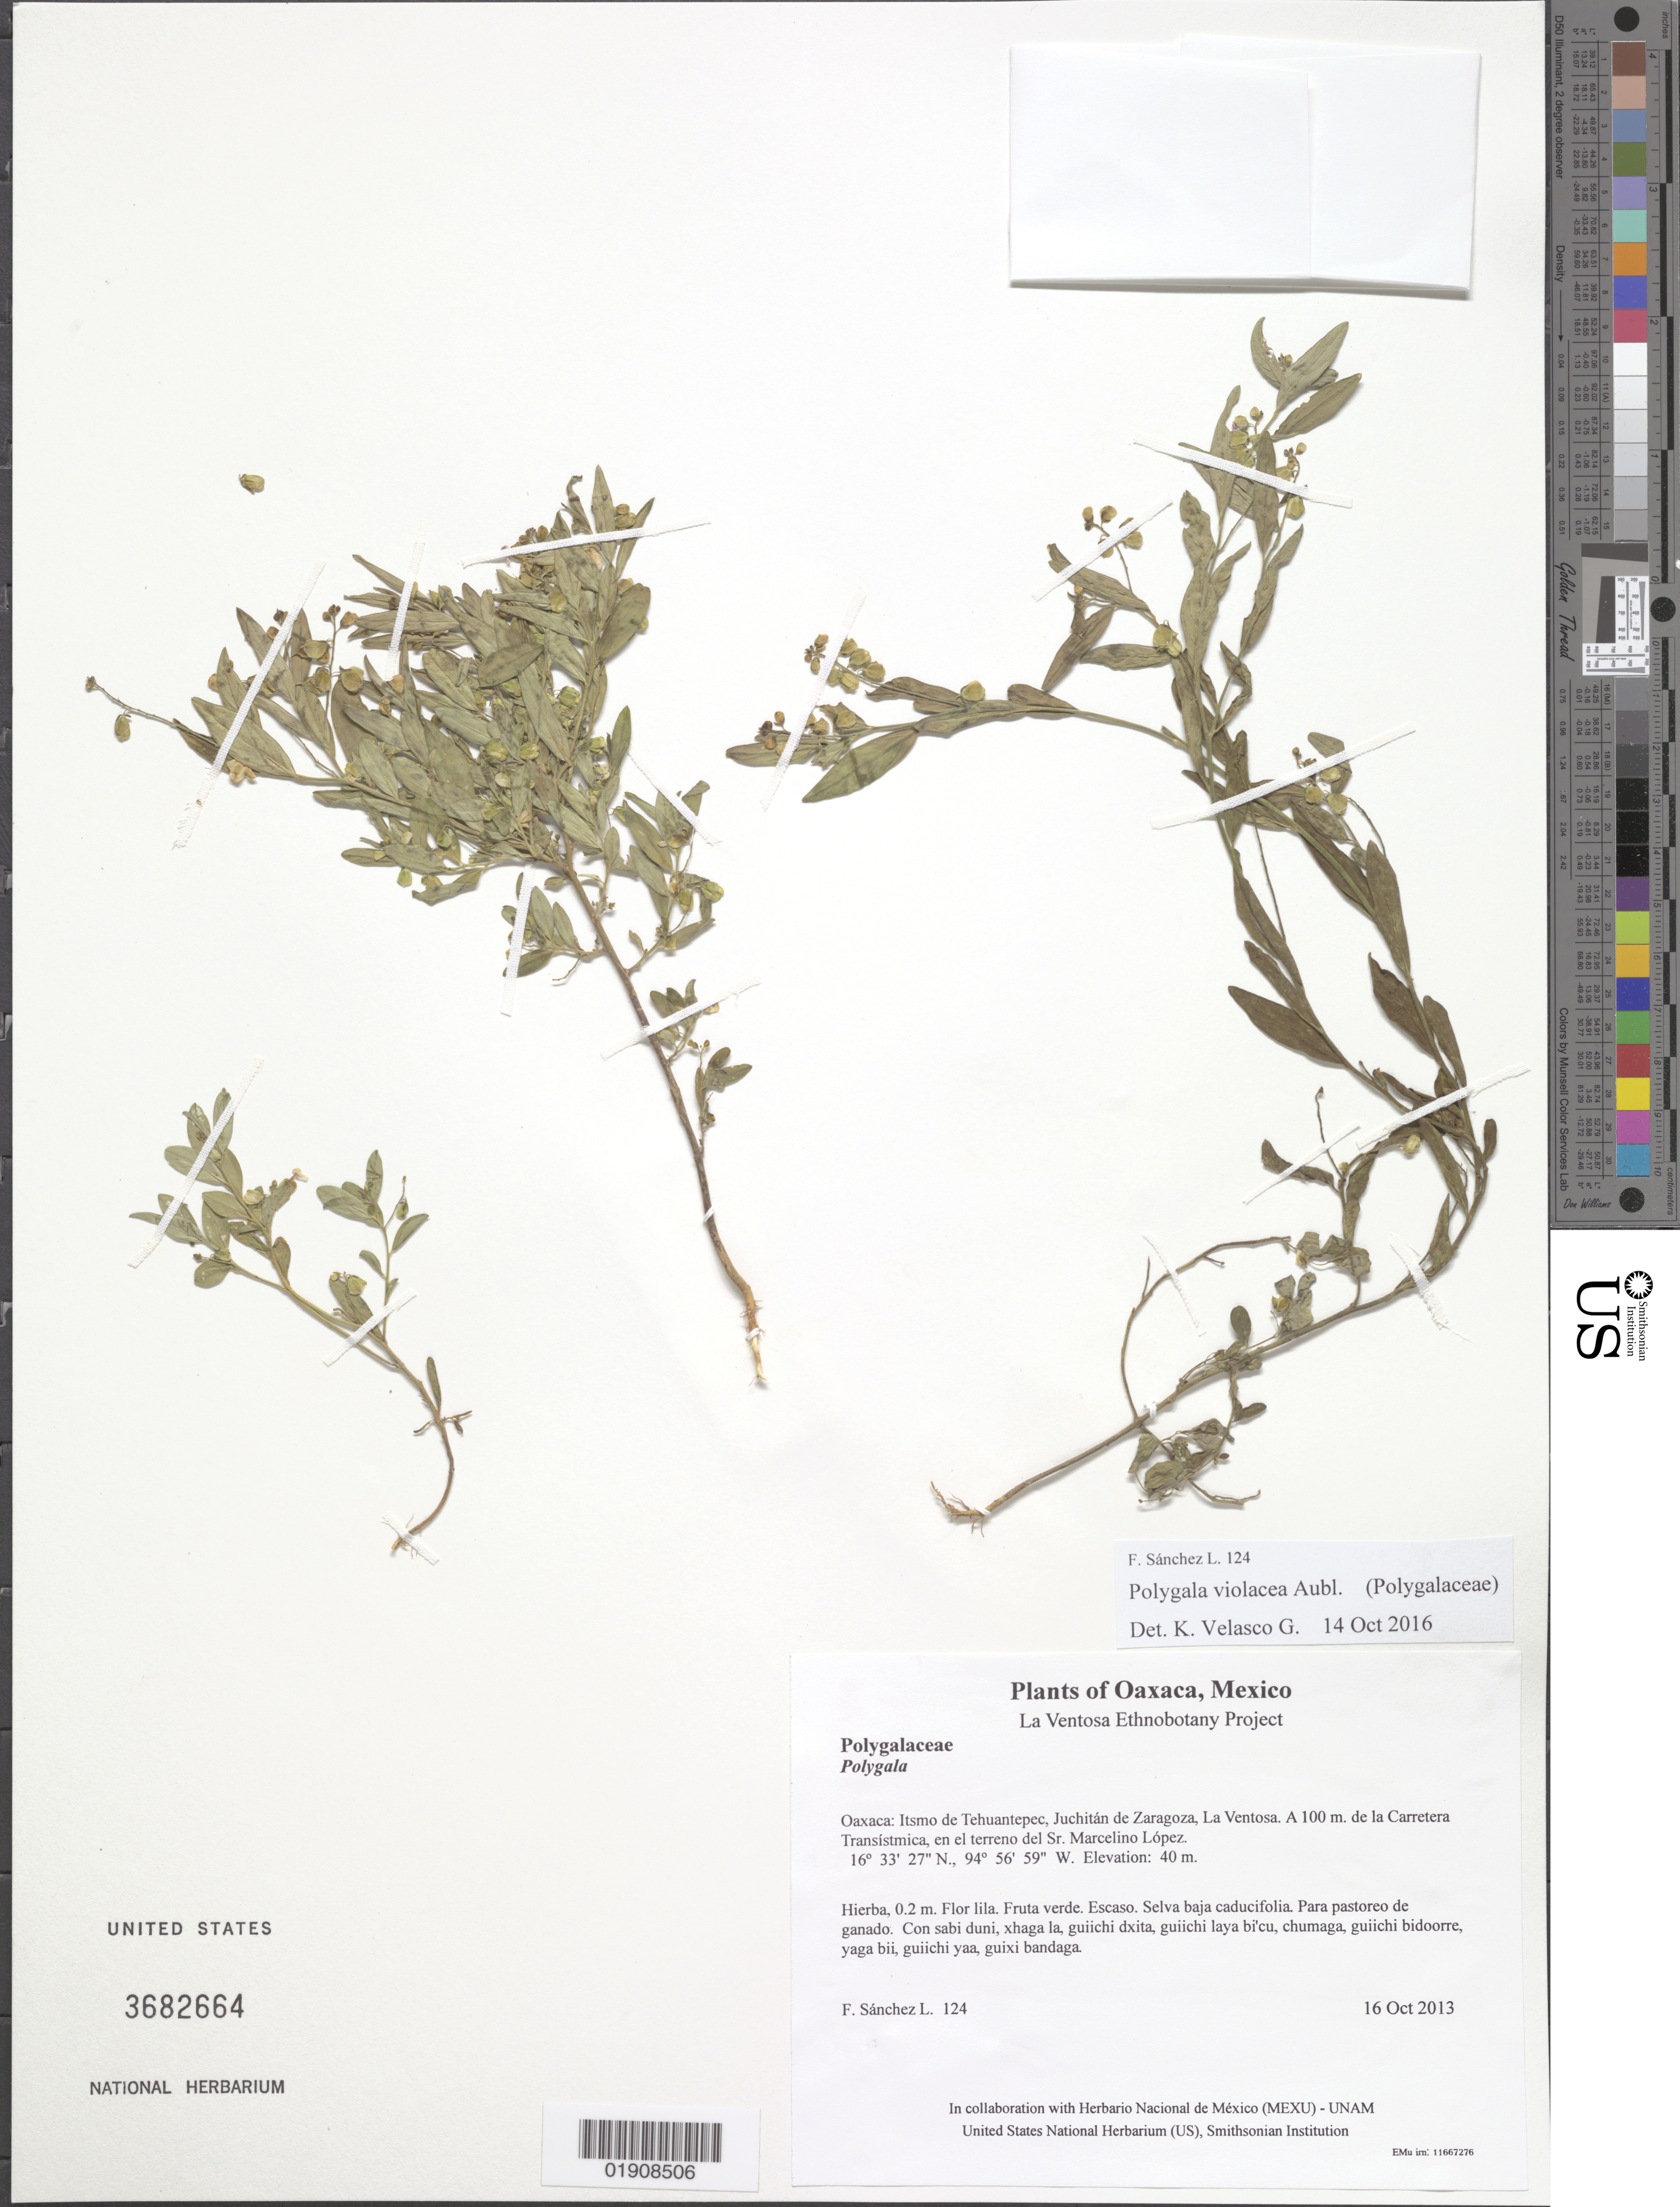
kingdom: Plantae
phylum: Tracheophyta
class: Magnoliopsida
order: Fabales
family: Polygalaceae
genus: Asemeia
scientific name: Asemeia violacea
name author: (Aubl.) J.F.B. Pastore & J.R. Abbott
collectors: F. Sánchez L.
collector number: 124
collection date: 2013-10-16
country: Mexico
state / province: Oaxaca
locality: Itsmo de Tehuantepec, Juchitán de Zaragoza, La Ventosa. A 100 m. de la Carretera Transístmica, en el terreno del Sr. Marcelino López.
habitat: Selva baja caducifolia. Para pastoreo de ganado.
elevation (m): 40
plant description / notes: JEBOT, MEXU, SERO; Guixi bandaga. 0.2 m. Guie' lila. Cuaananaxhi naga'. Huaxie'.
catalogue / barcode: US 3682664